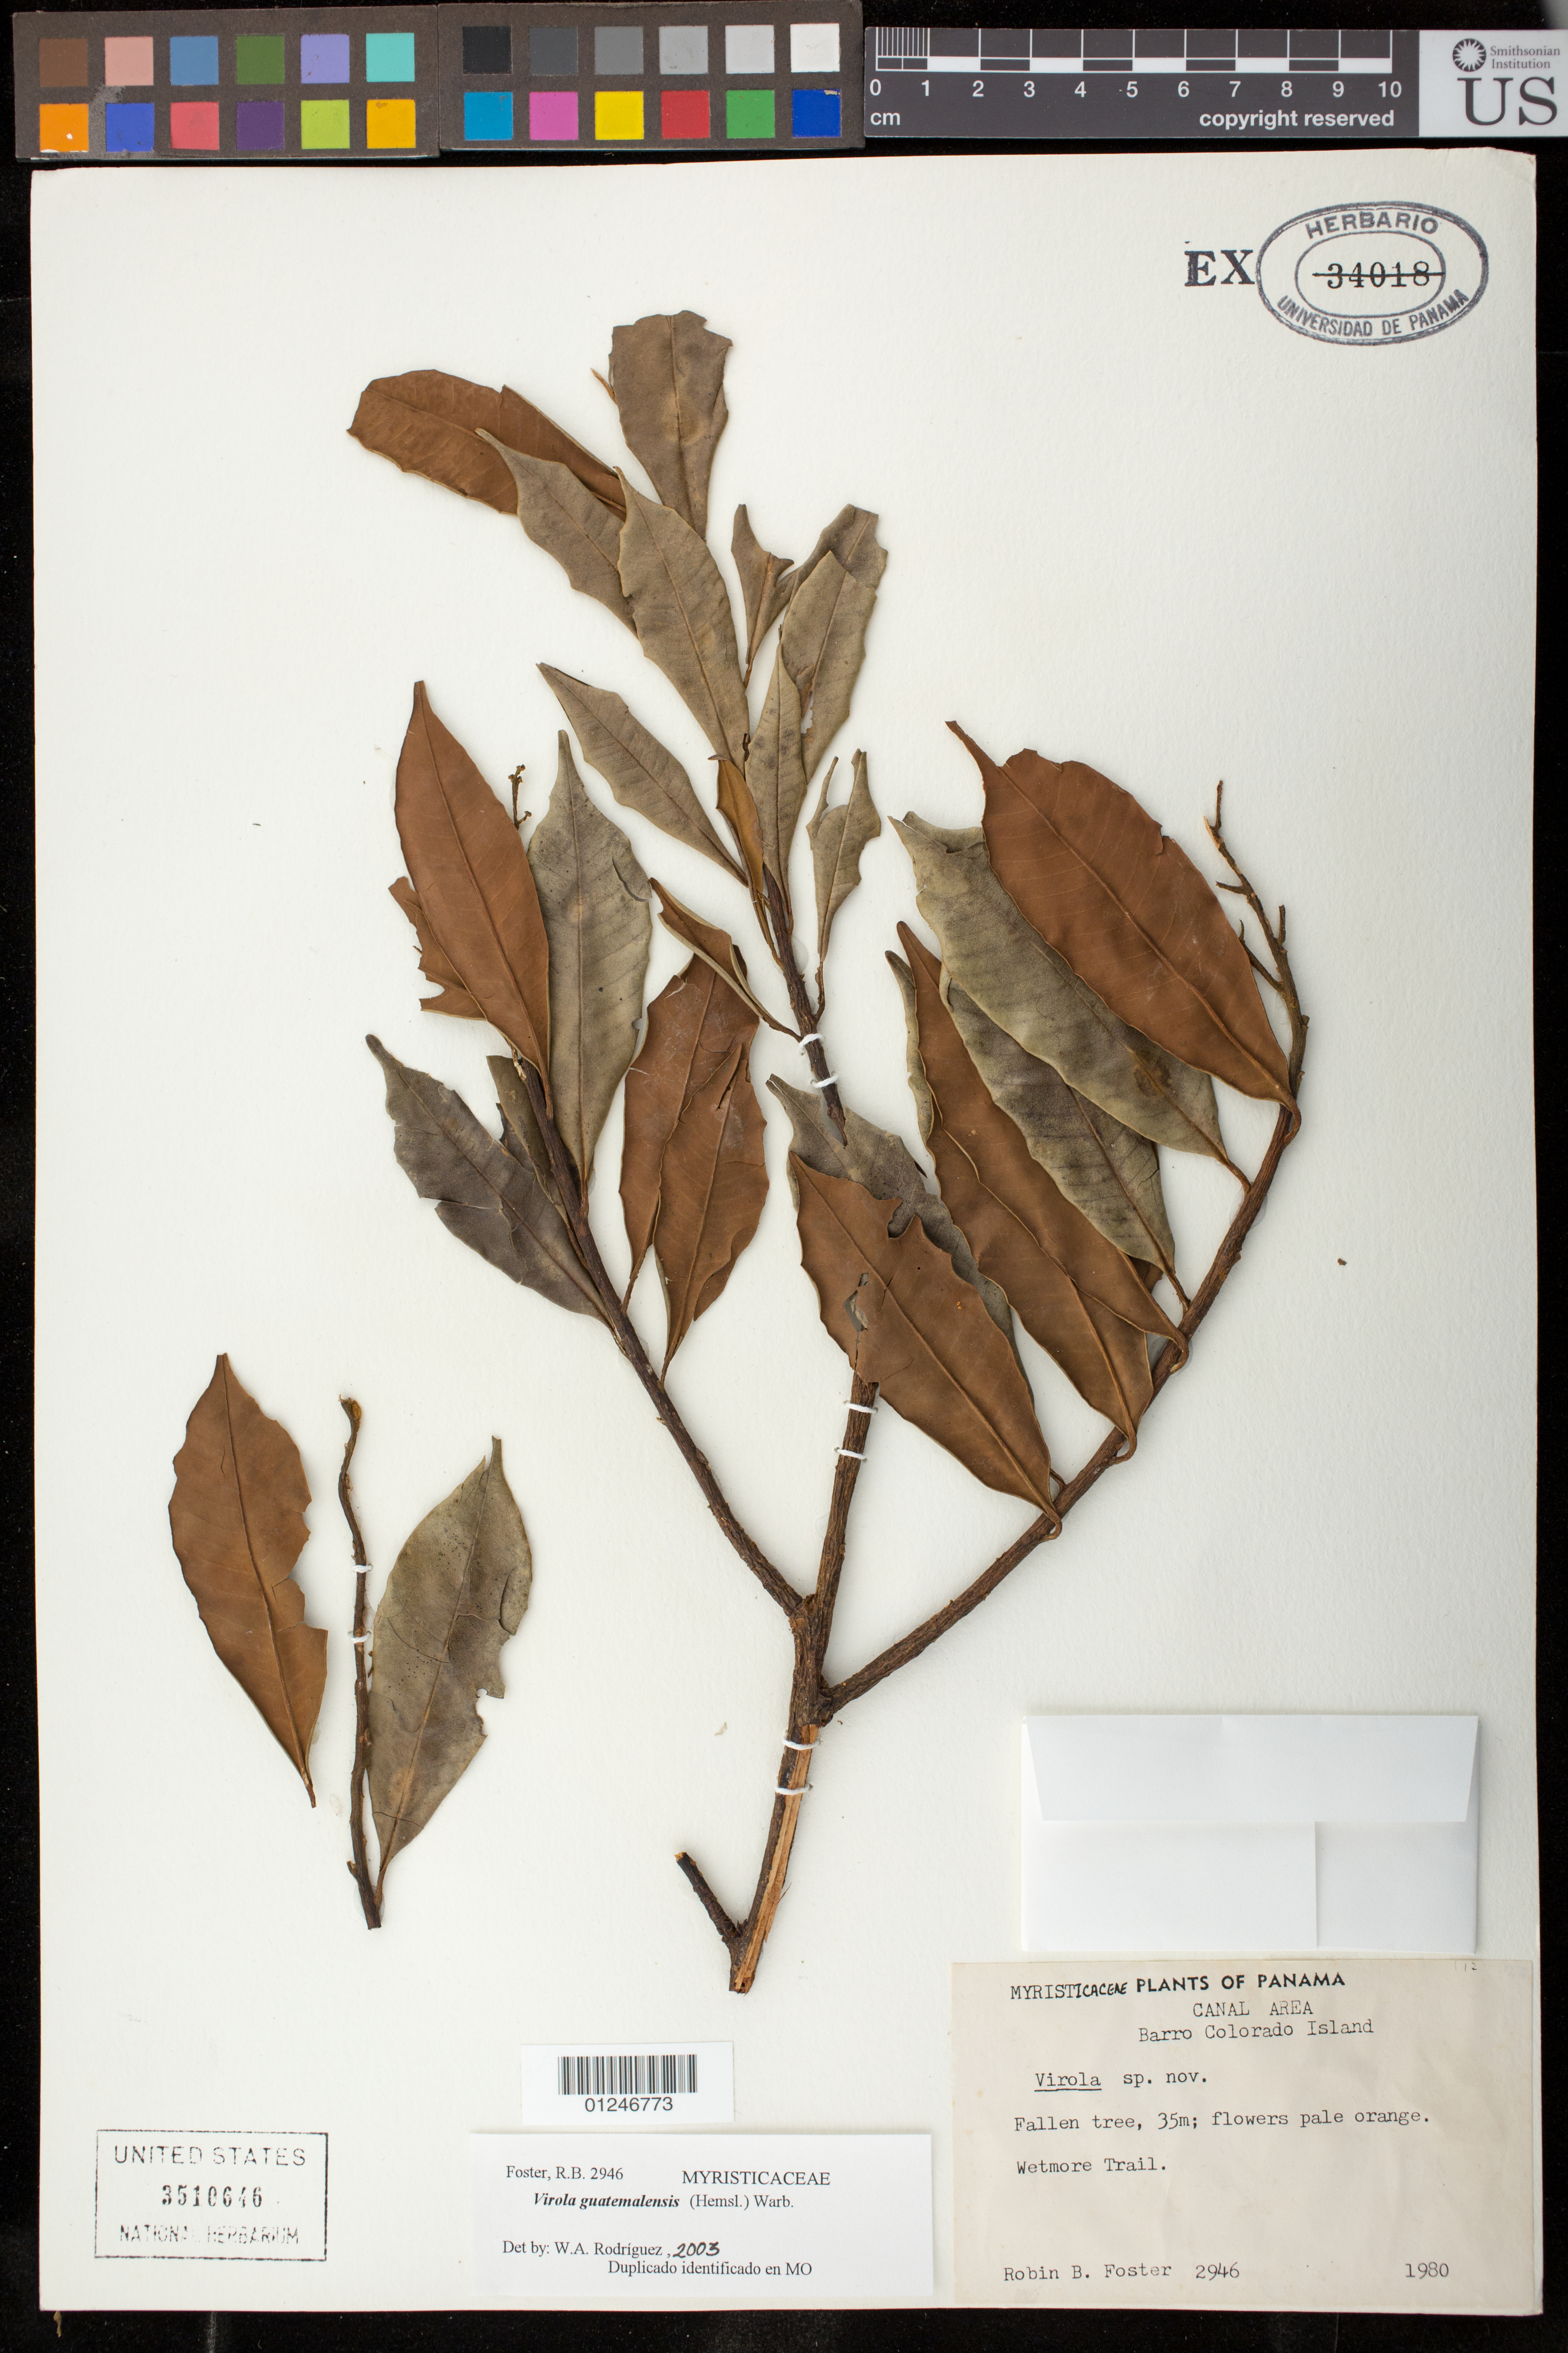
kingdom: Plantae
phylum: Tracheophyta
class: Magnoliopsida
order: Magnoliales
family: Myristicaceae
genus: Virola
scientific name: Virola guatemalensis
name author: (Hemsl.) Warb.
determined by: Rodriguez, W. A.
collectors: R. B. Foster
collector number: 2946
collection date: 1980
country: Panama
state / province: Panamá Oeste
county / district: Canal Zone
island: Barro Colorado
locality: Canal Area, Barro Colorado Island.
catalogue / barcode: US 3510646